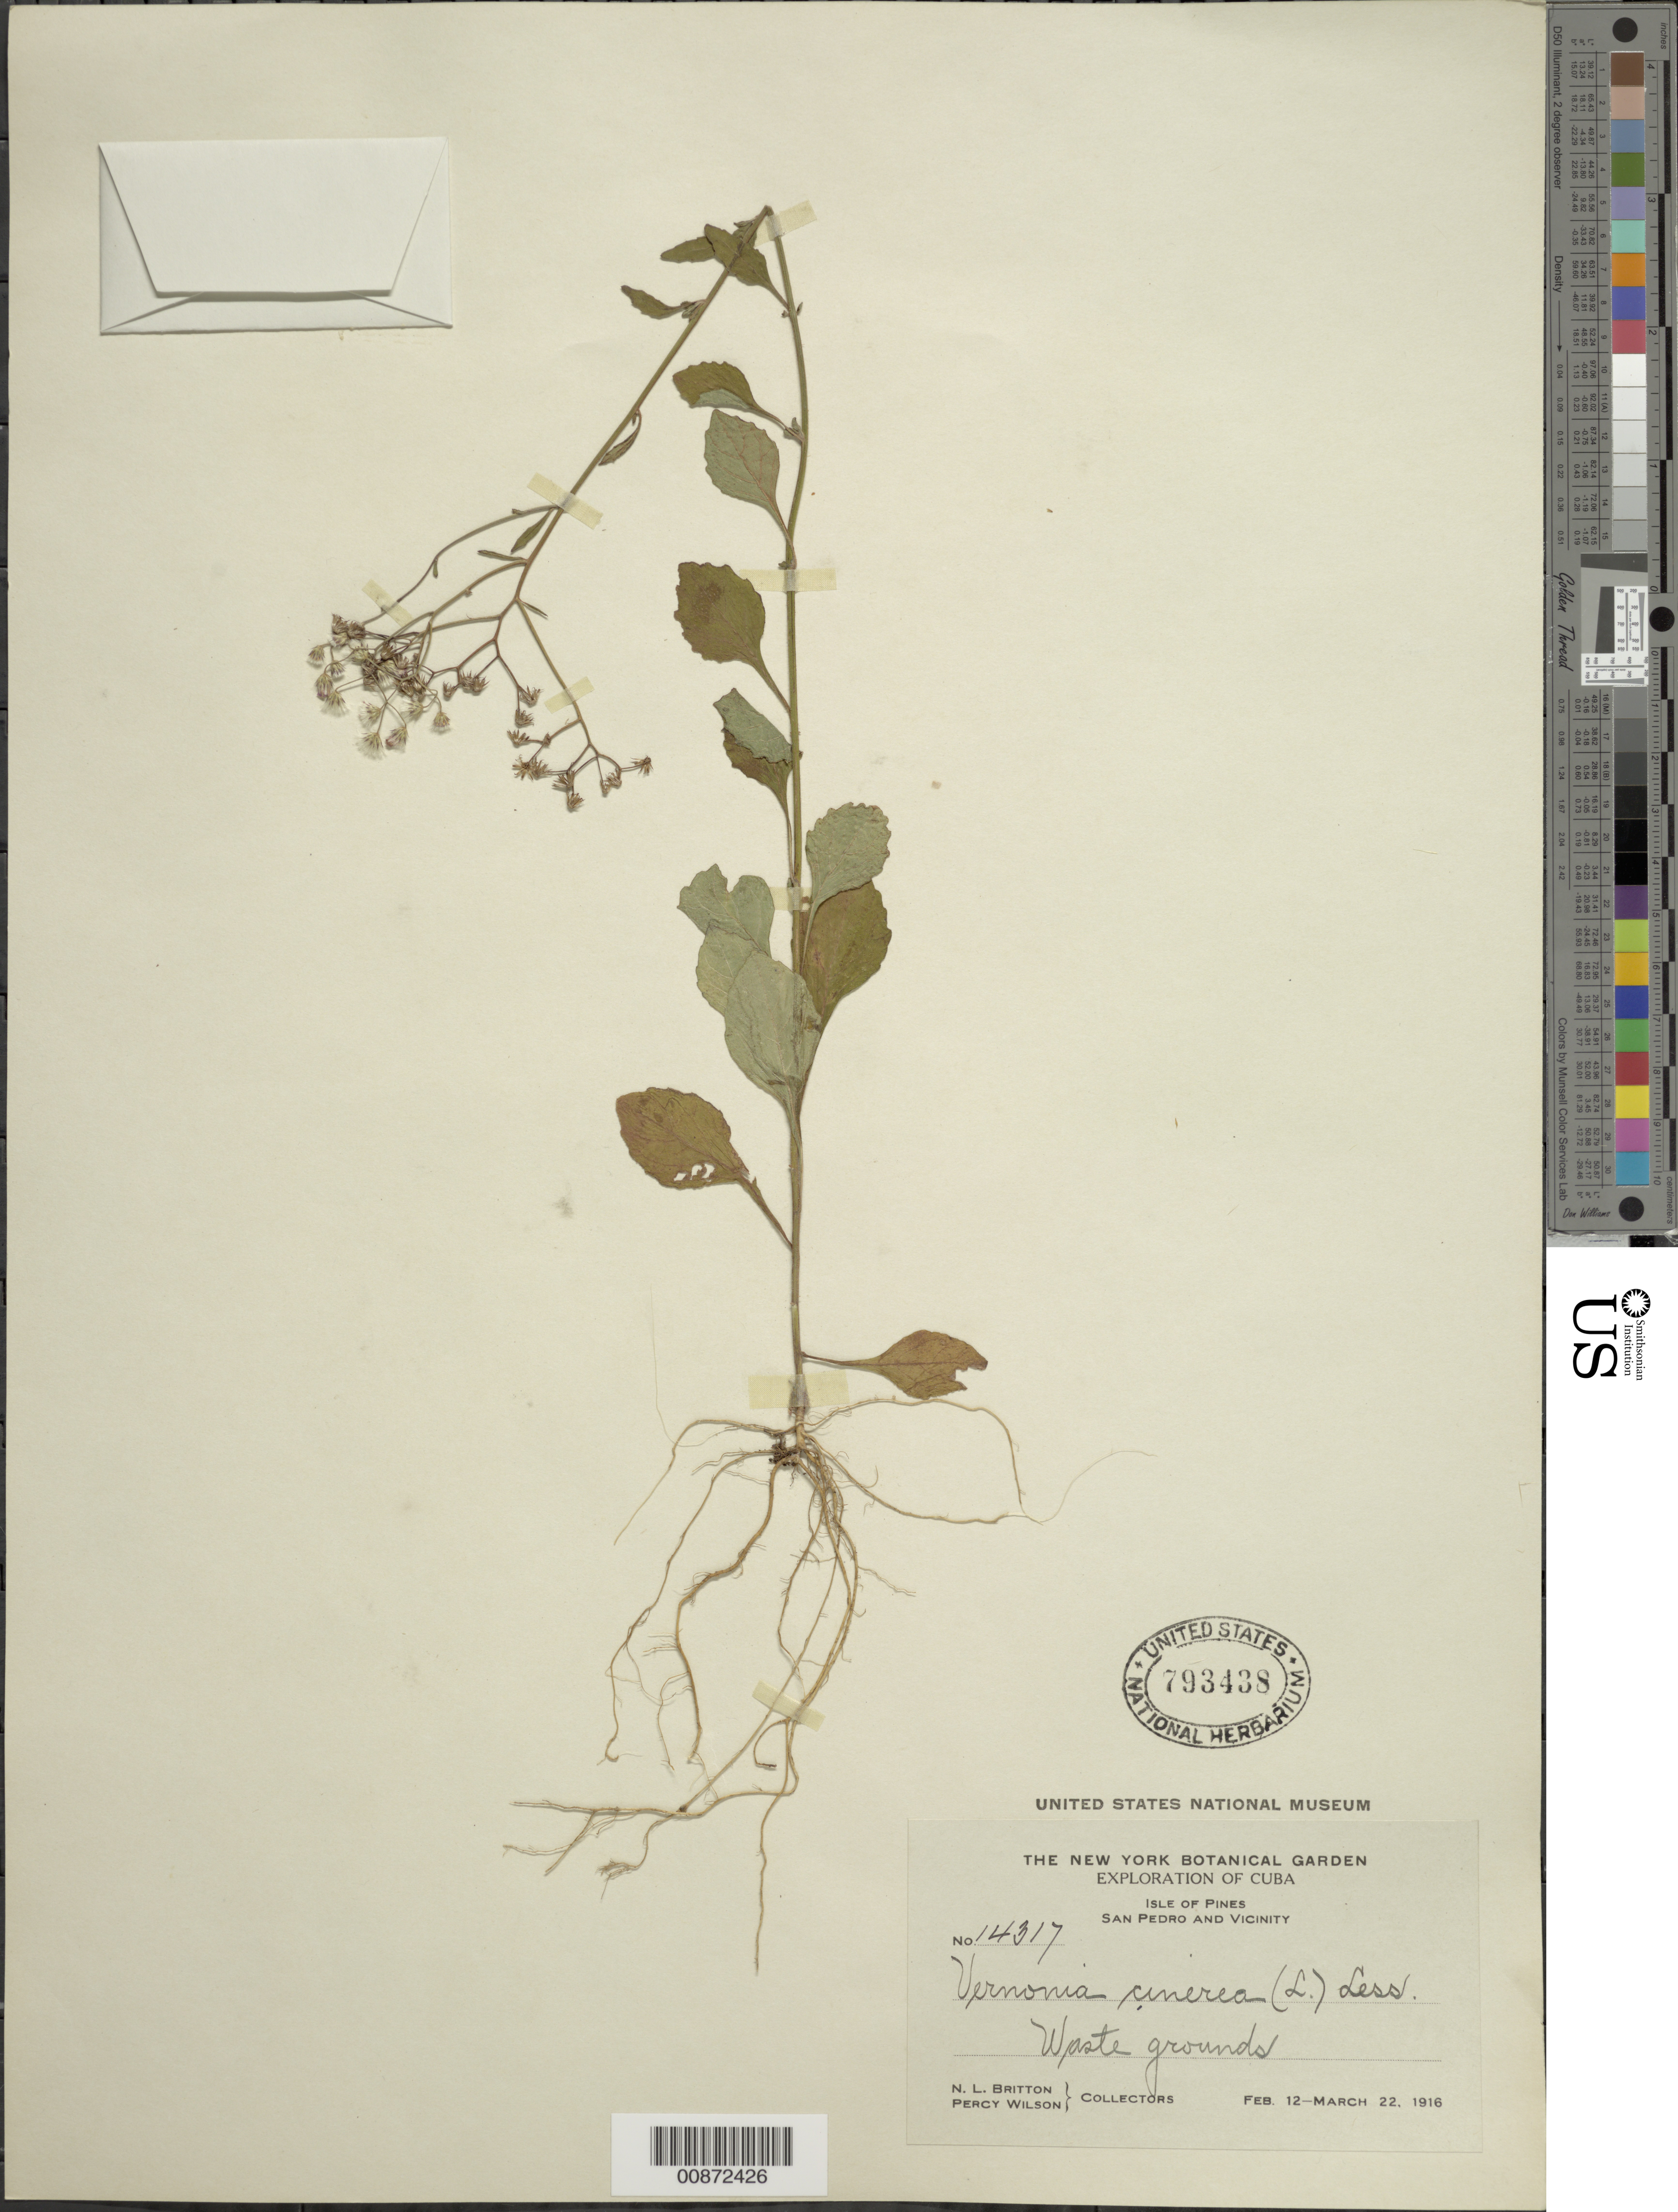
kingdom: Plantae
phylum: Tracheophyta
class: Magnoliopsida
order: Asterales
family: Asteraceae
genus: Cyanthillium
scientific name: Cyanthillium cinereum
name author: (L.) H. Rob.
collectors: N. Britton, E. G. Britton & P. Wilson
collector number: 14317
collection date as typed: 12 Feb 1916 to 22 Mar 1916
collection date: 1916-02-12/1916-03-22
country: Cuba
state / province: Isla de La Juventud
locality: San Pedro and vicinity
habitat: Waste grounds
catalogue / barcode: US 793438